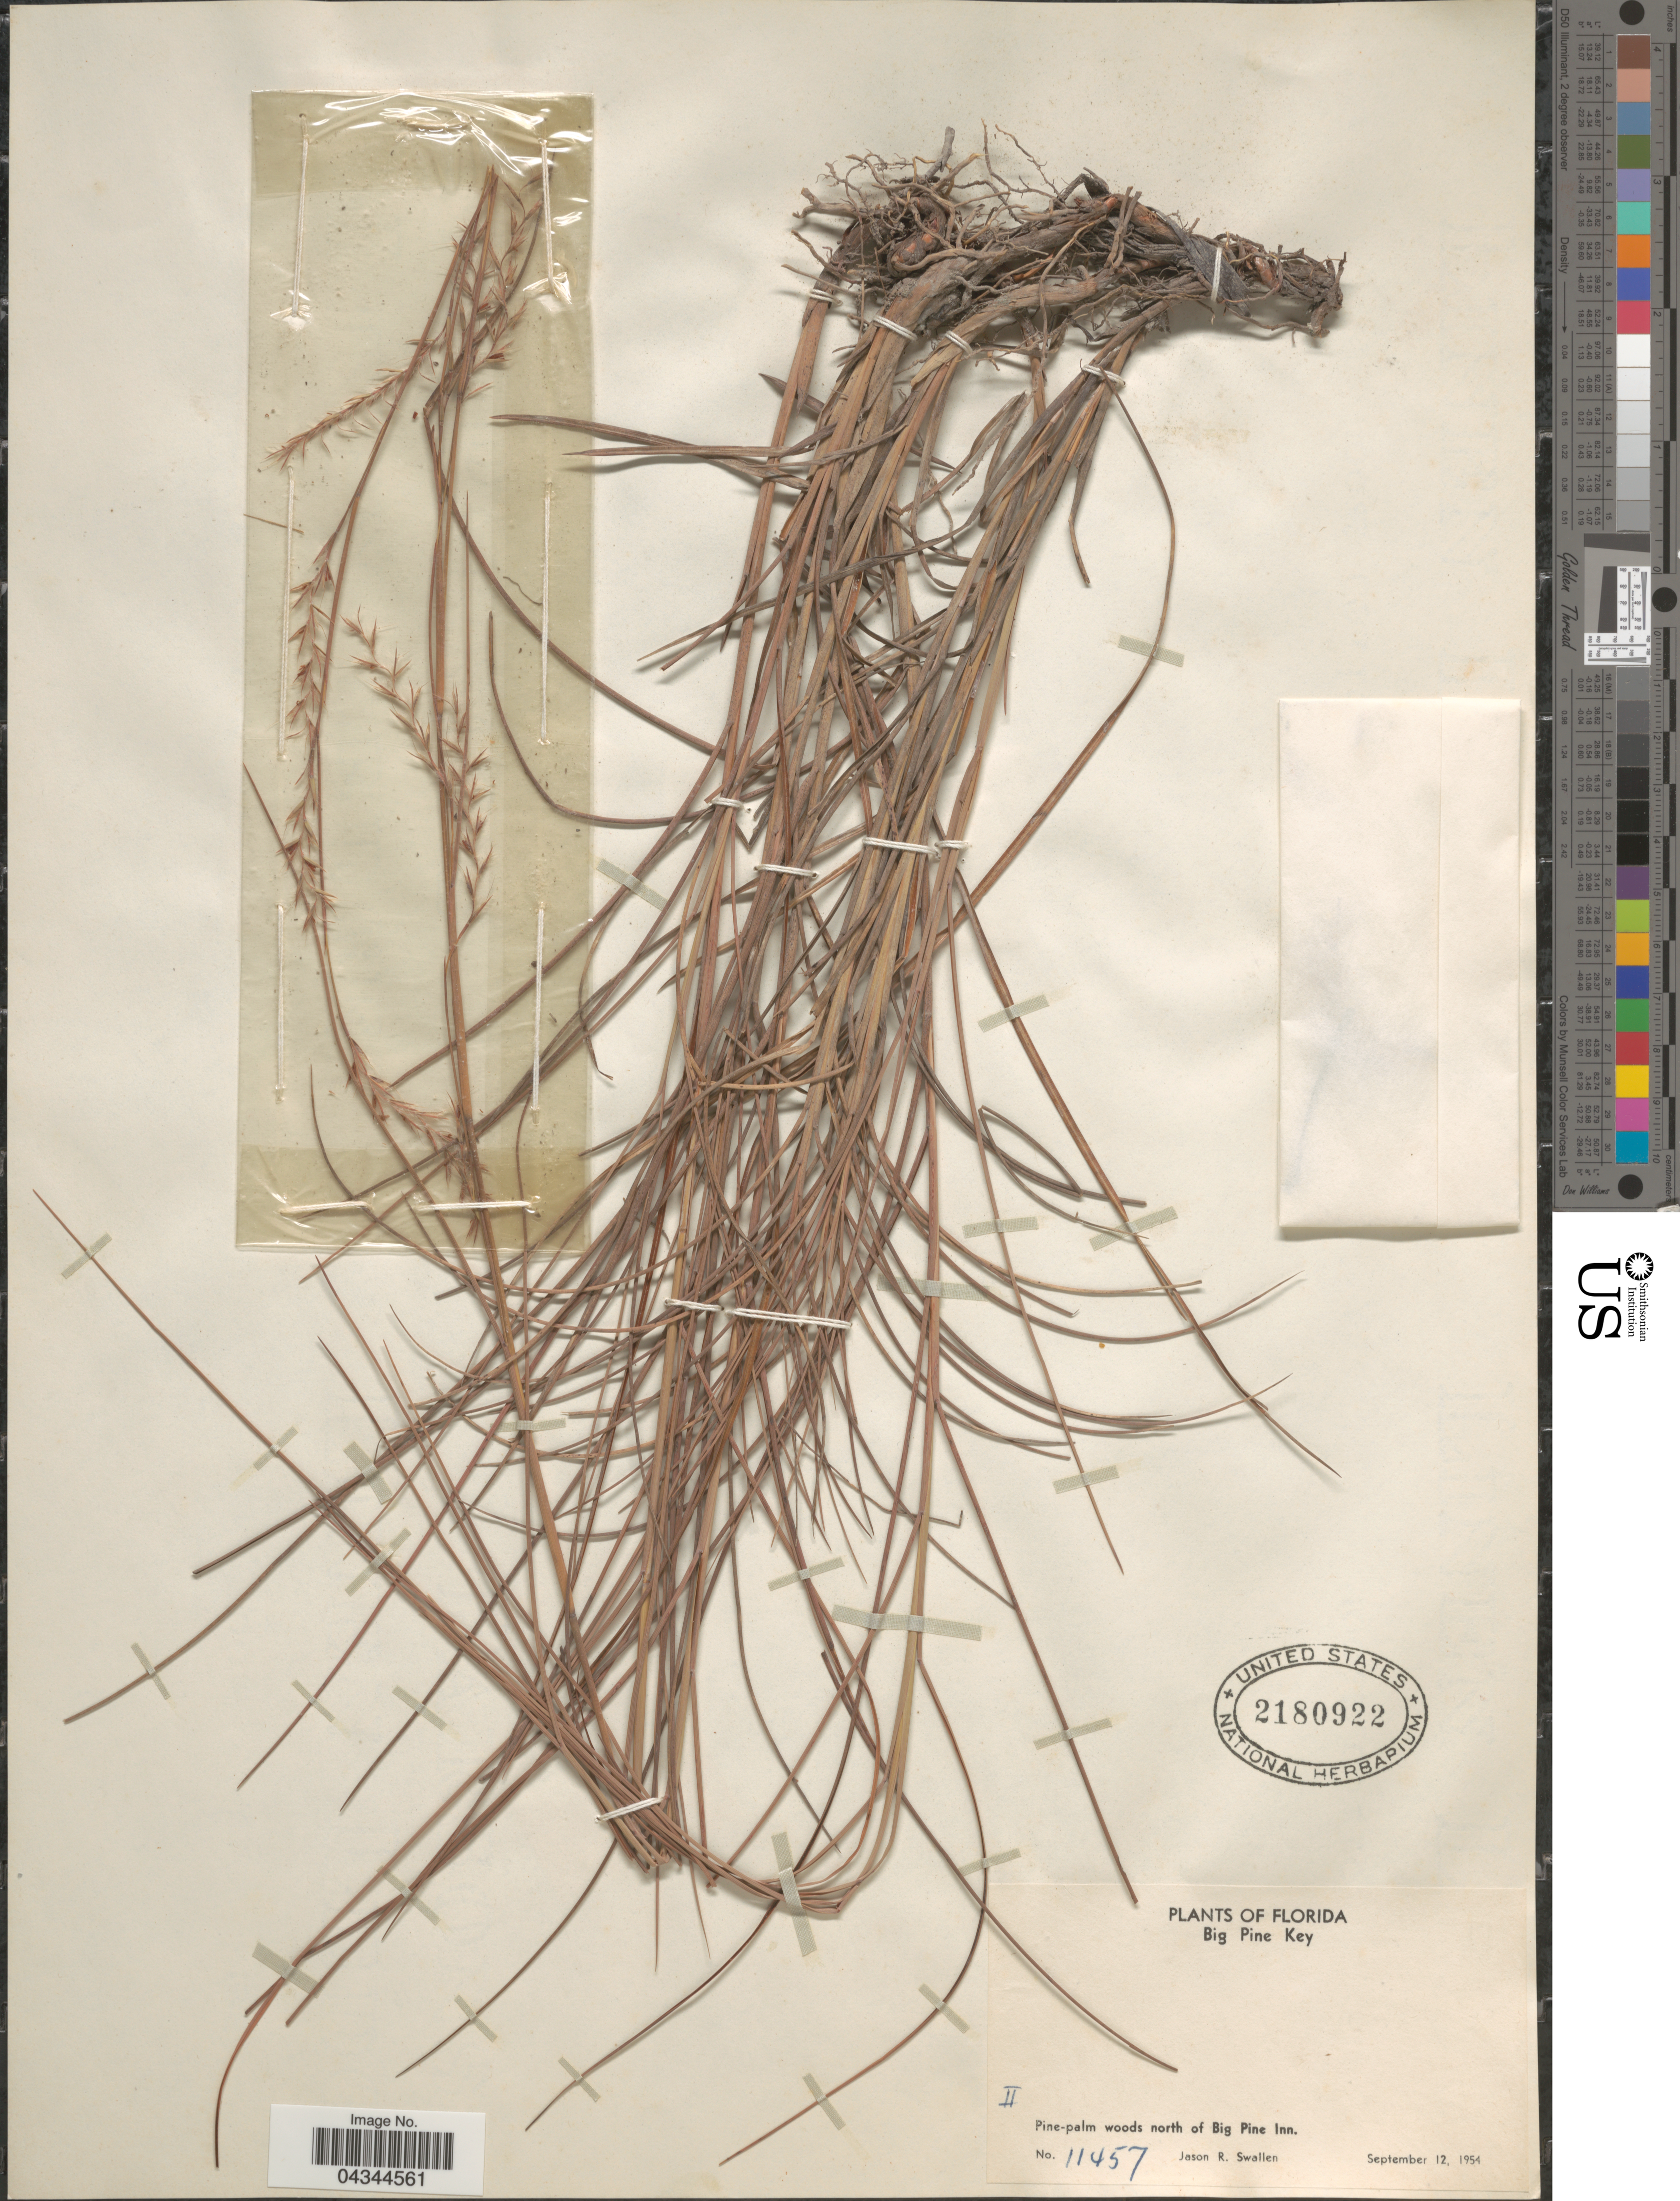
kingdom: Plantae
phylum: Tracheophyta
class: Liliopsida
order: Poales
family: Poaceae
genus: Andropogon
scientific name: Andropogon sp.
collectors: J. R. Swallen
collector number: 11457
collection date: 1954-09-12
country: United States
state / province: Florida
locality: Big Pine Key. Pine-palm woods north of Big Pine Inn.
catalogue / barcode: US 2180922